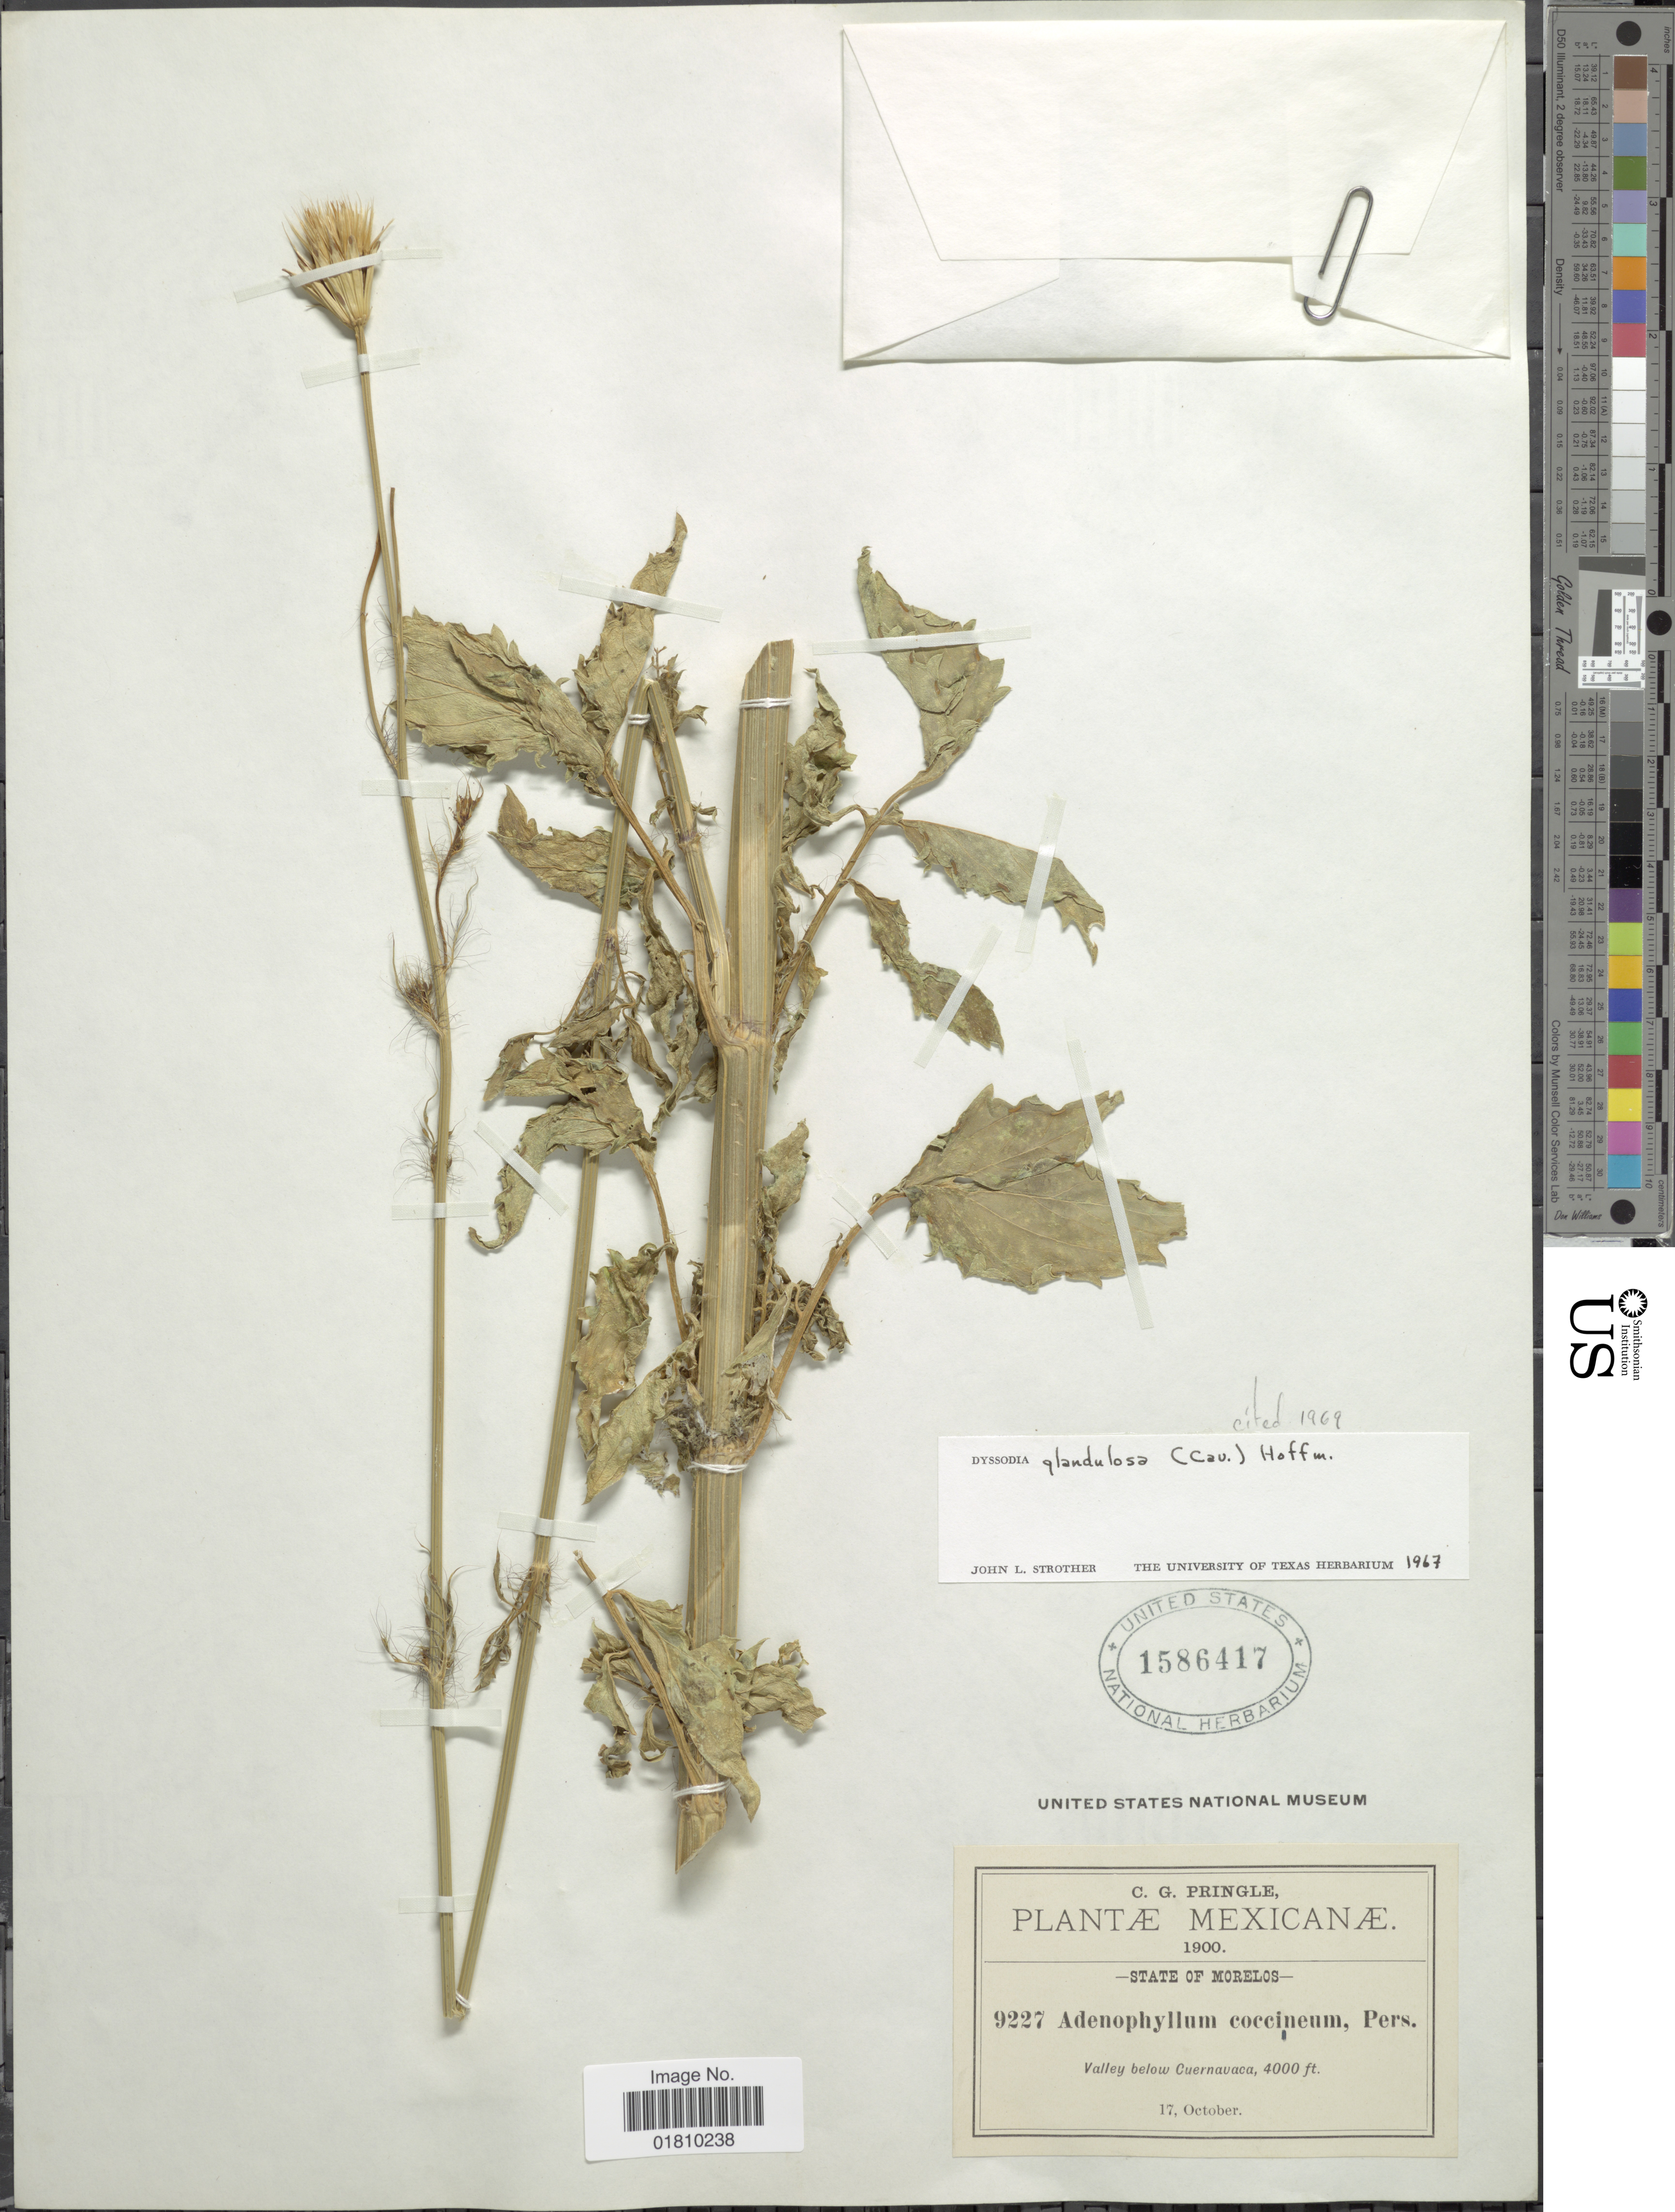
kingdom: Plantae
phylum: Tracheophyta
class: Magnoliopsida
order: Asterales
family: Asteraceae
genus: Adenophyllum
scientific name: Adenophyllum glandulosum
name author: (Cav.) Strother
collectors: C. G. Pringle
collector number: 9227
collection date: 1900-10-17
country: Mexico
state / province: Morelos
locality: Valley below Cuernavaca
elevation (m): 1219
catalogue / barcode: US 1586417